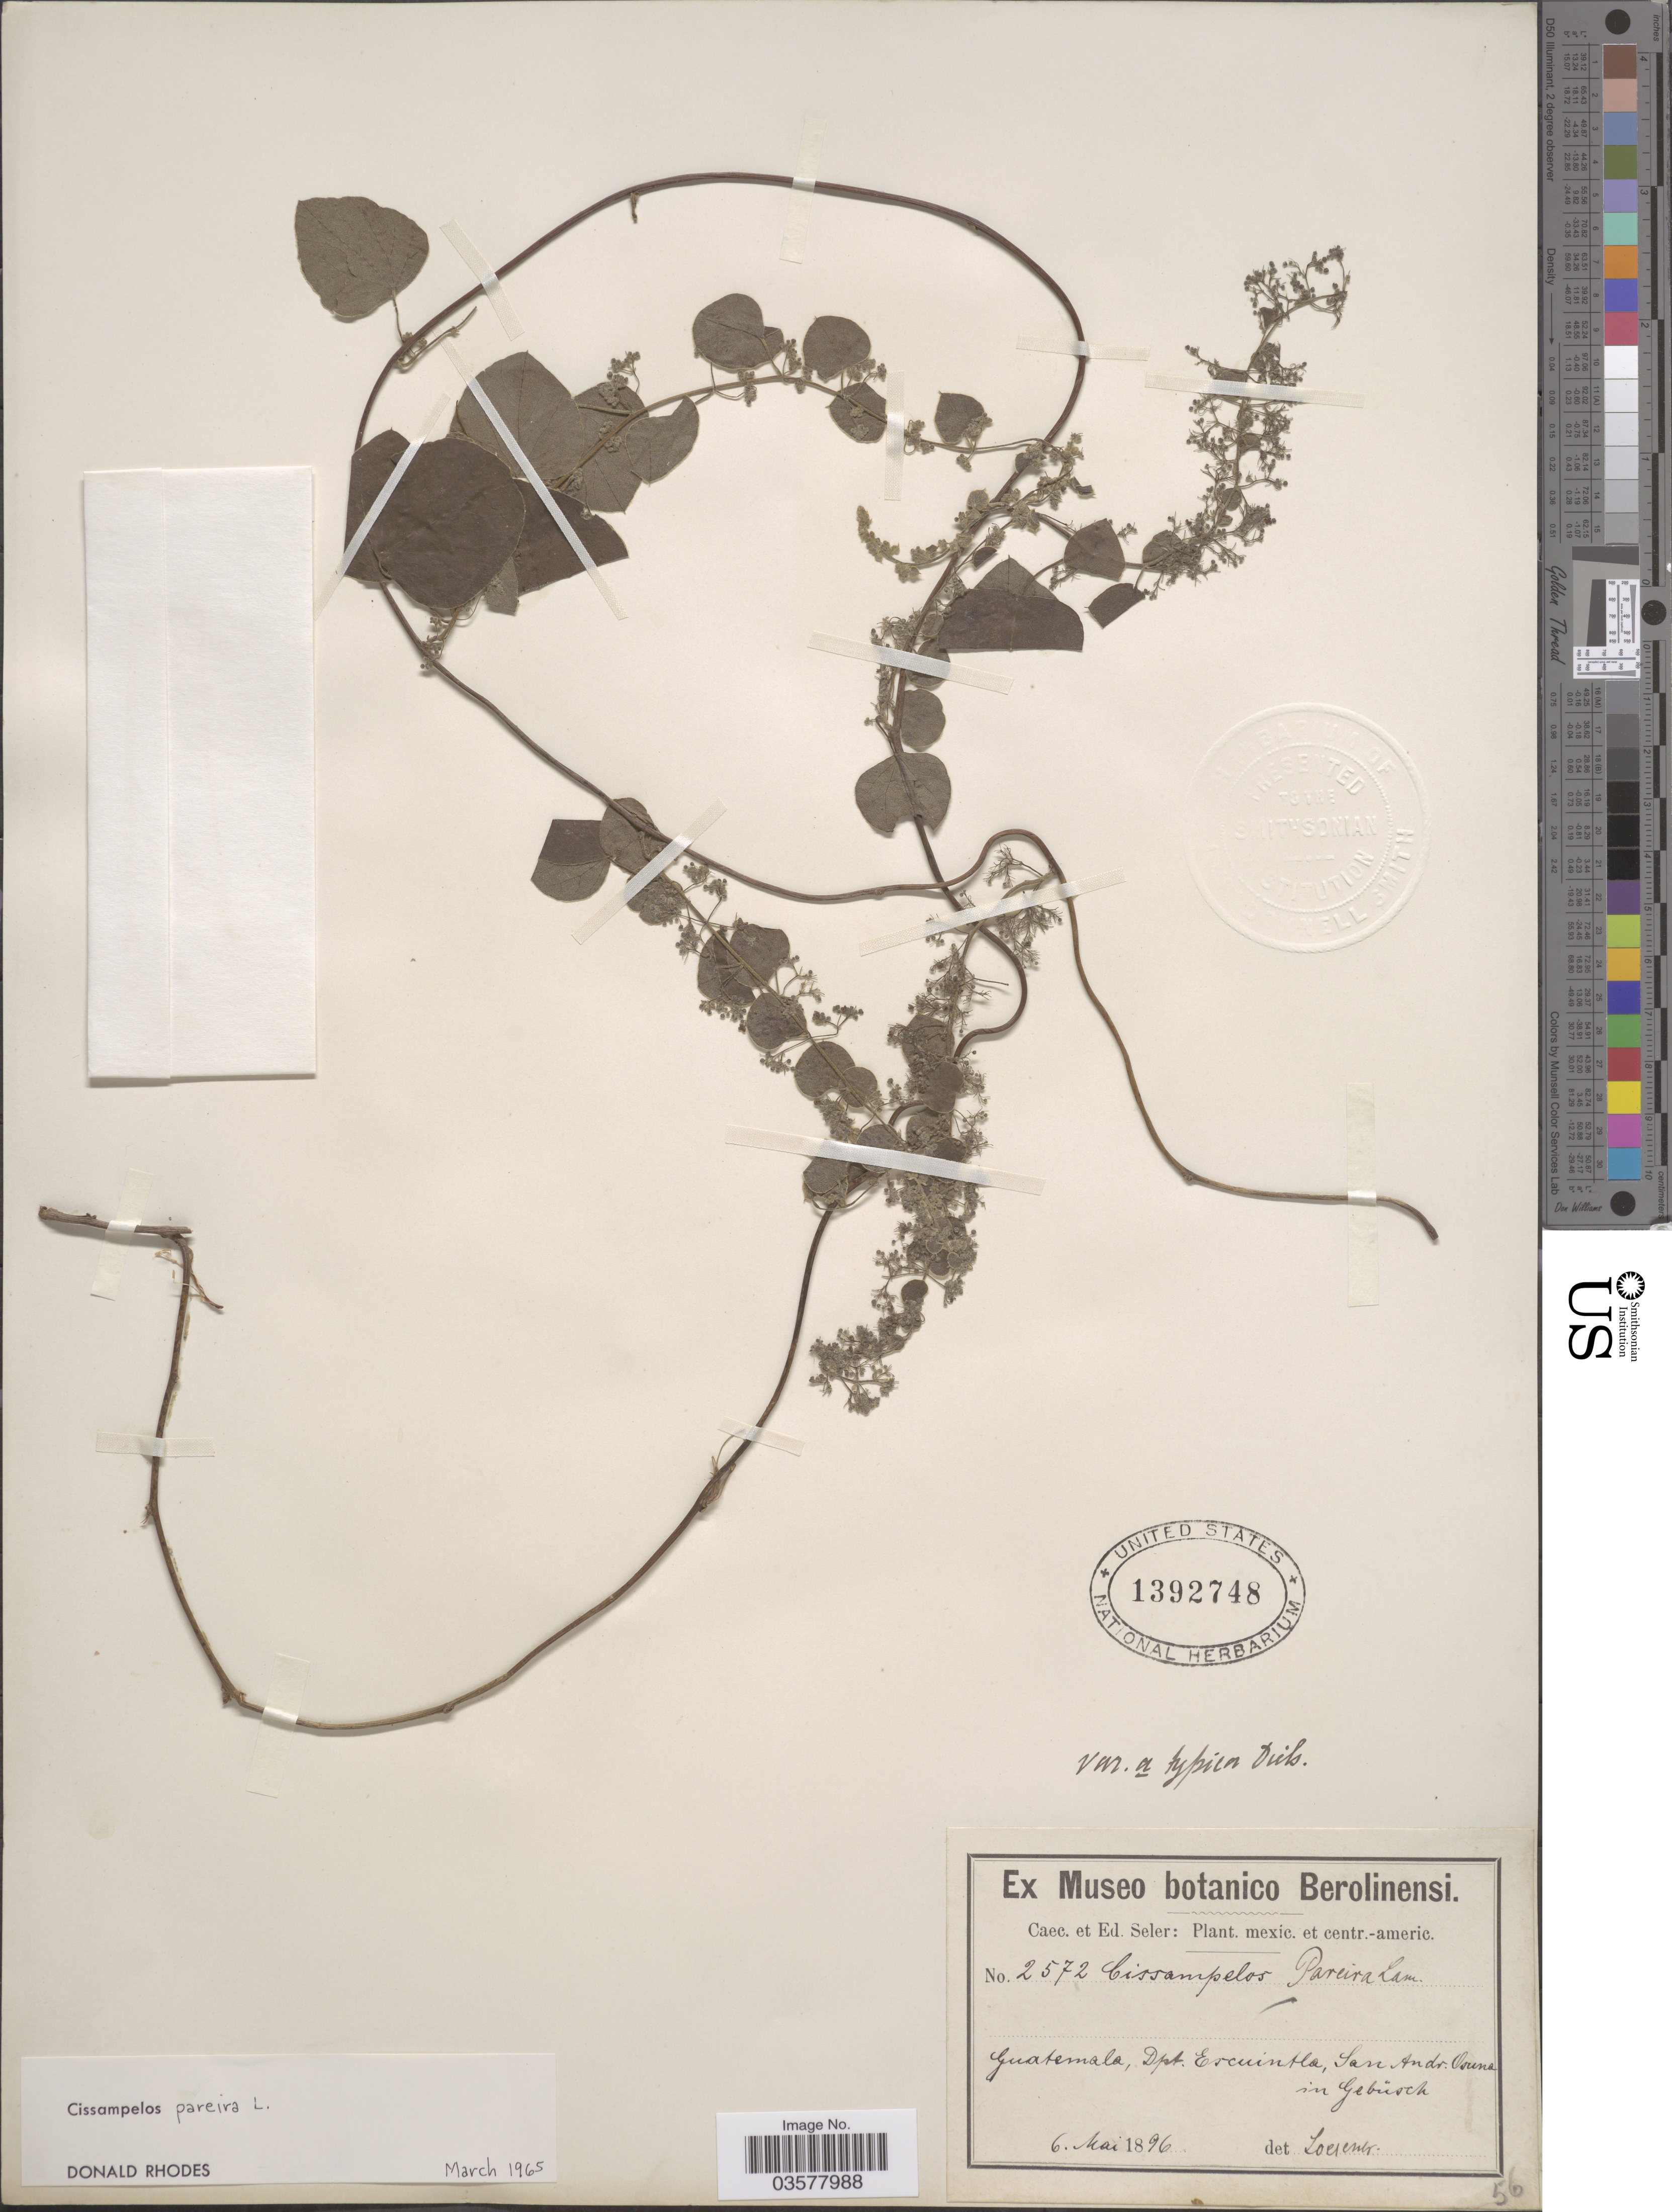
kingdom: Plantae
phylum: Tracheophyta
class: Magnoliopsida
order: Ranunculales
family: Menispermaceae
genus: Cissampelos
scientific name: Cissampelos pareira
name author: L.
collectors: ex Caec. et Ed Seler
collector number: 2572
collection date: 1896-05-06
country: Guatemala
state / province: Escuintla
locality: Dpt. Escuintla, San Andr. Osuna in Gebüsch.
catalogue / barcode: US 1392748